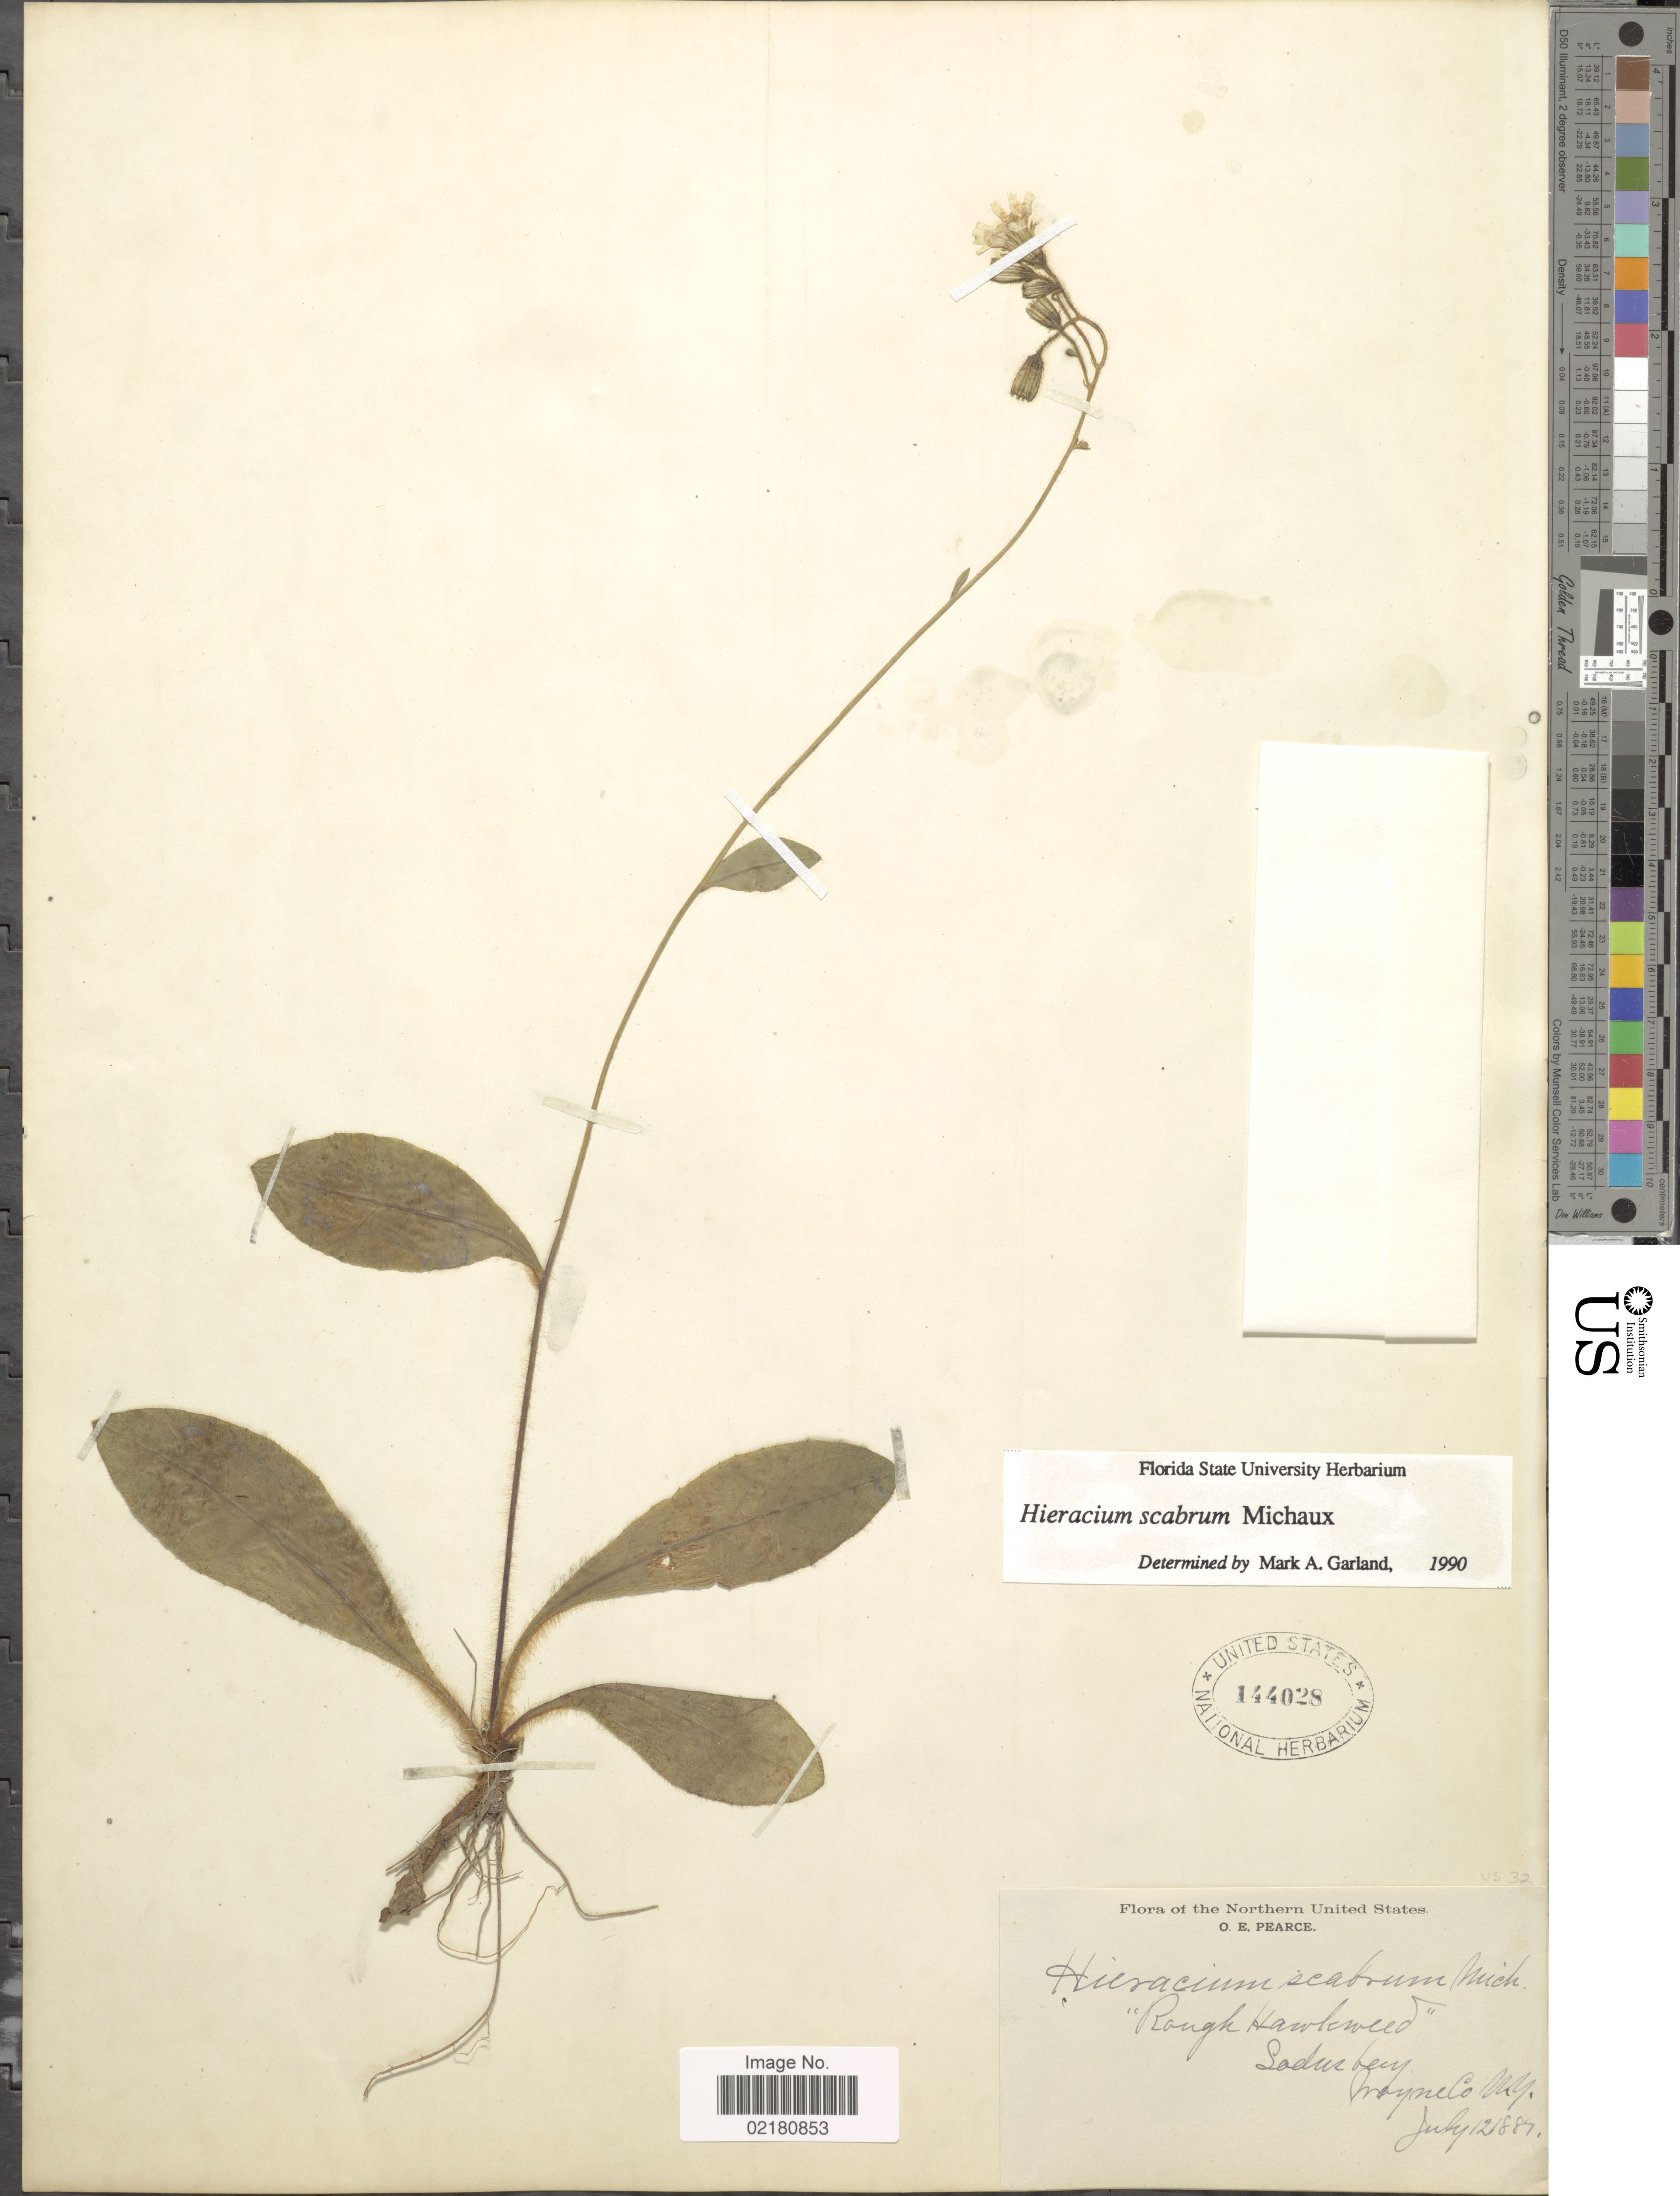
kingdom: Plantae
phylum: Tracheophyta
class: Magnoliopsida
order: Asterales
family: Asteraceae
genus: Pilosella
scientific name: Pilosella verruculata subsp. verruculata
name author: (Link) Soják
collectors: O. E. Pearce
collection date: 1884-07-12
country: United States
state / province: New York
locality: Northern United States. Sadurberg. Wayne Co. [interpreted]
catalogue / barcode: US 144028